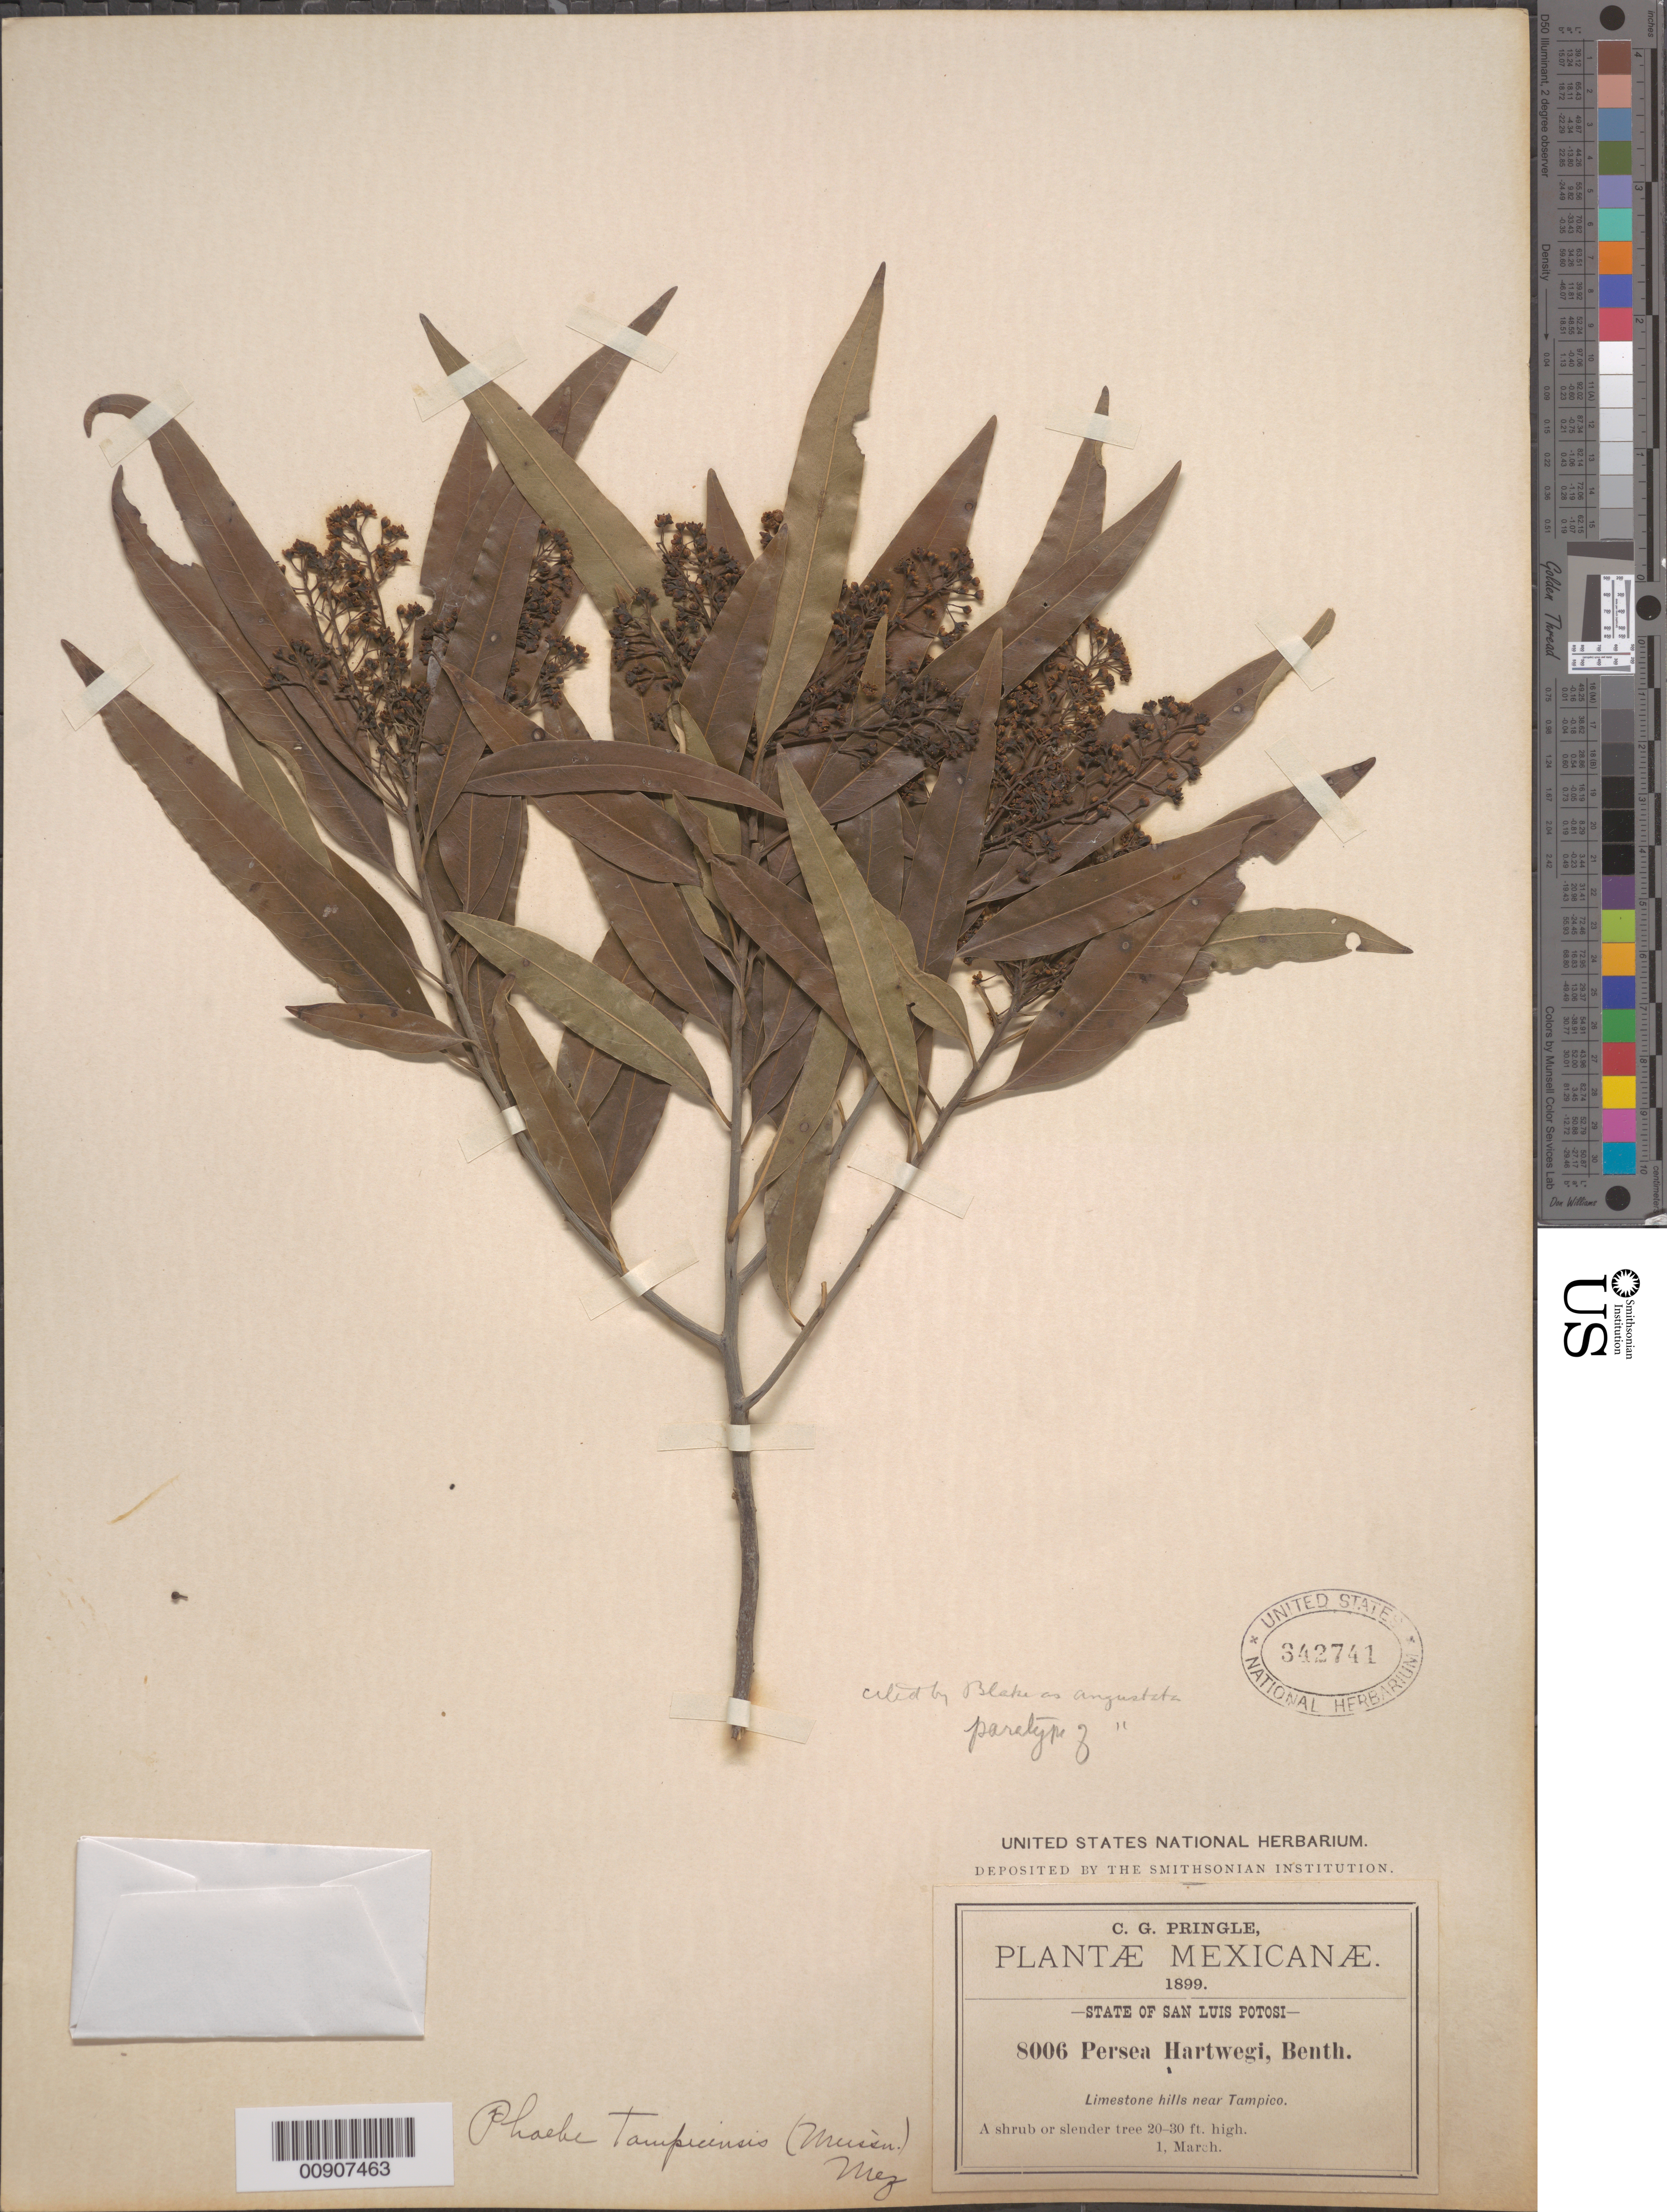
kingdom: Plantae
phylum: Tracheophyta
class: Magnoliopsida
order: Laurales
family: Lauraceae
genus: Phoebe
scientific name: Phoebe tampicensis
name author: (Meisn.) Mez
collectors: C. G. Pringle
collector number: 8006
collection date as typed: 01 Mar 1899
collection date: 1899-03-01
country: Mexico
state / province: San Luis Potosí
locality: San Luis Potosí: Limestone hills near Tampico.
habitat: Limestone hills.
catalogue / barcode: US 342741